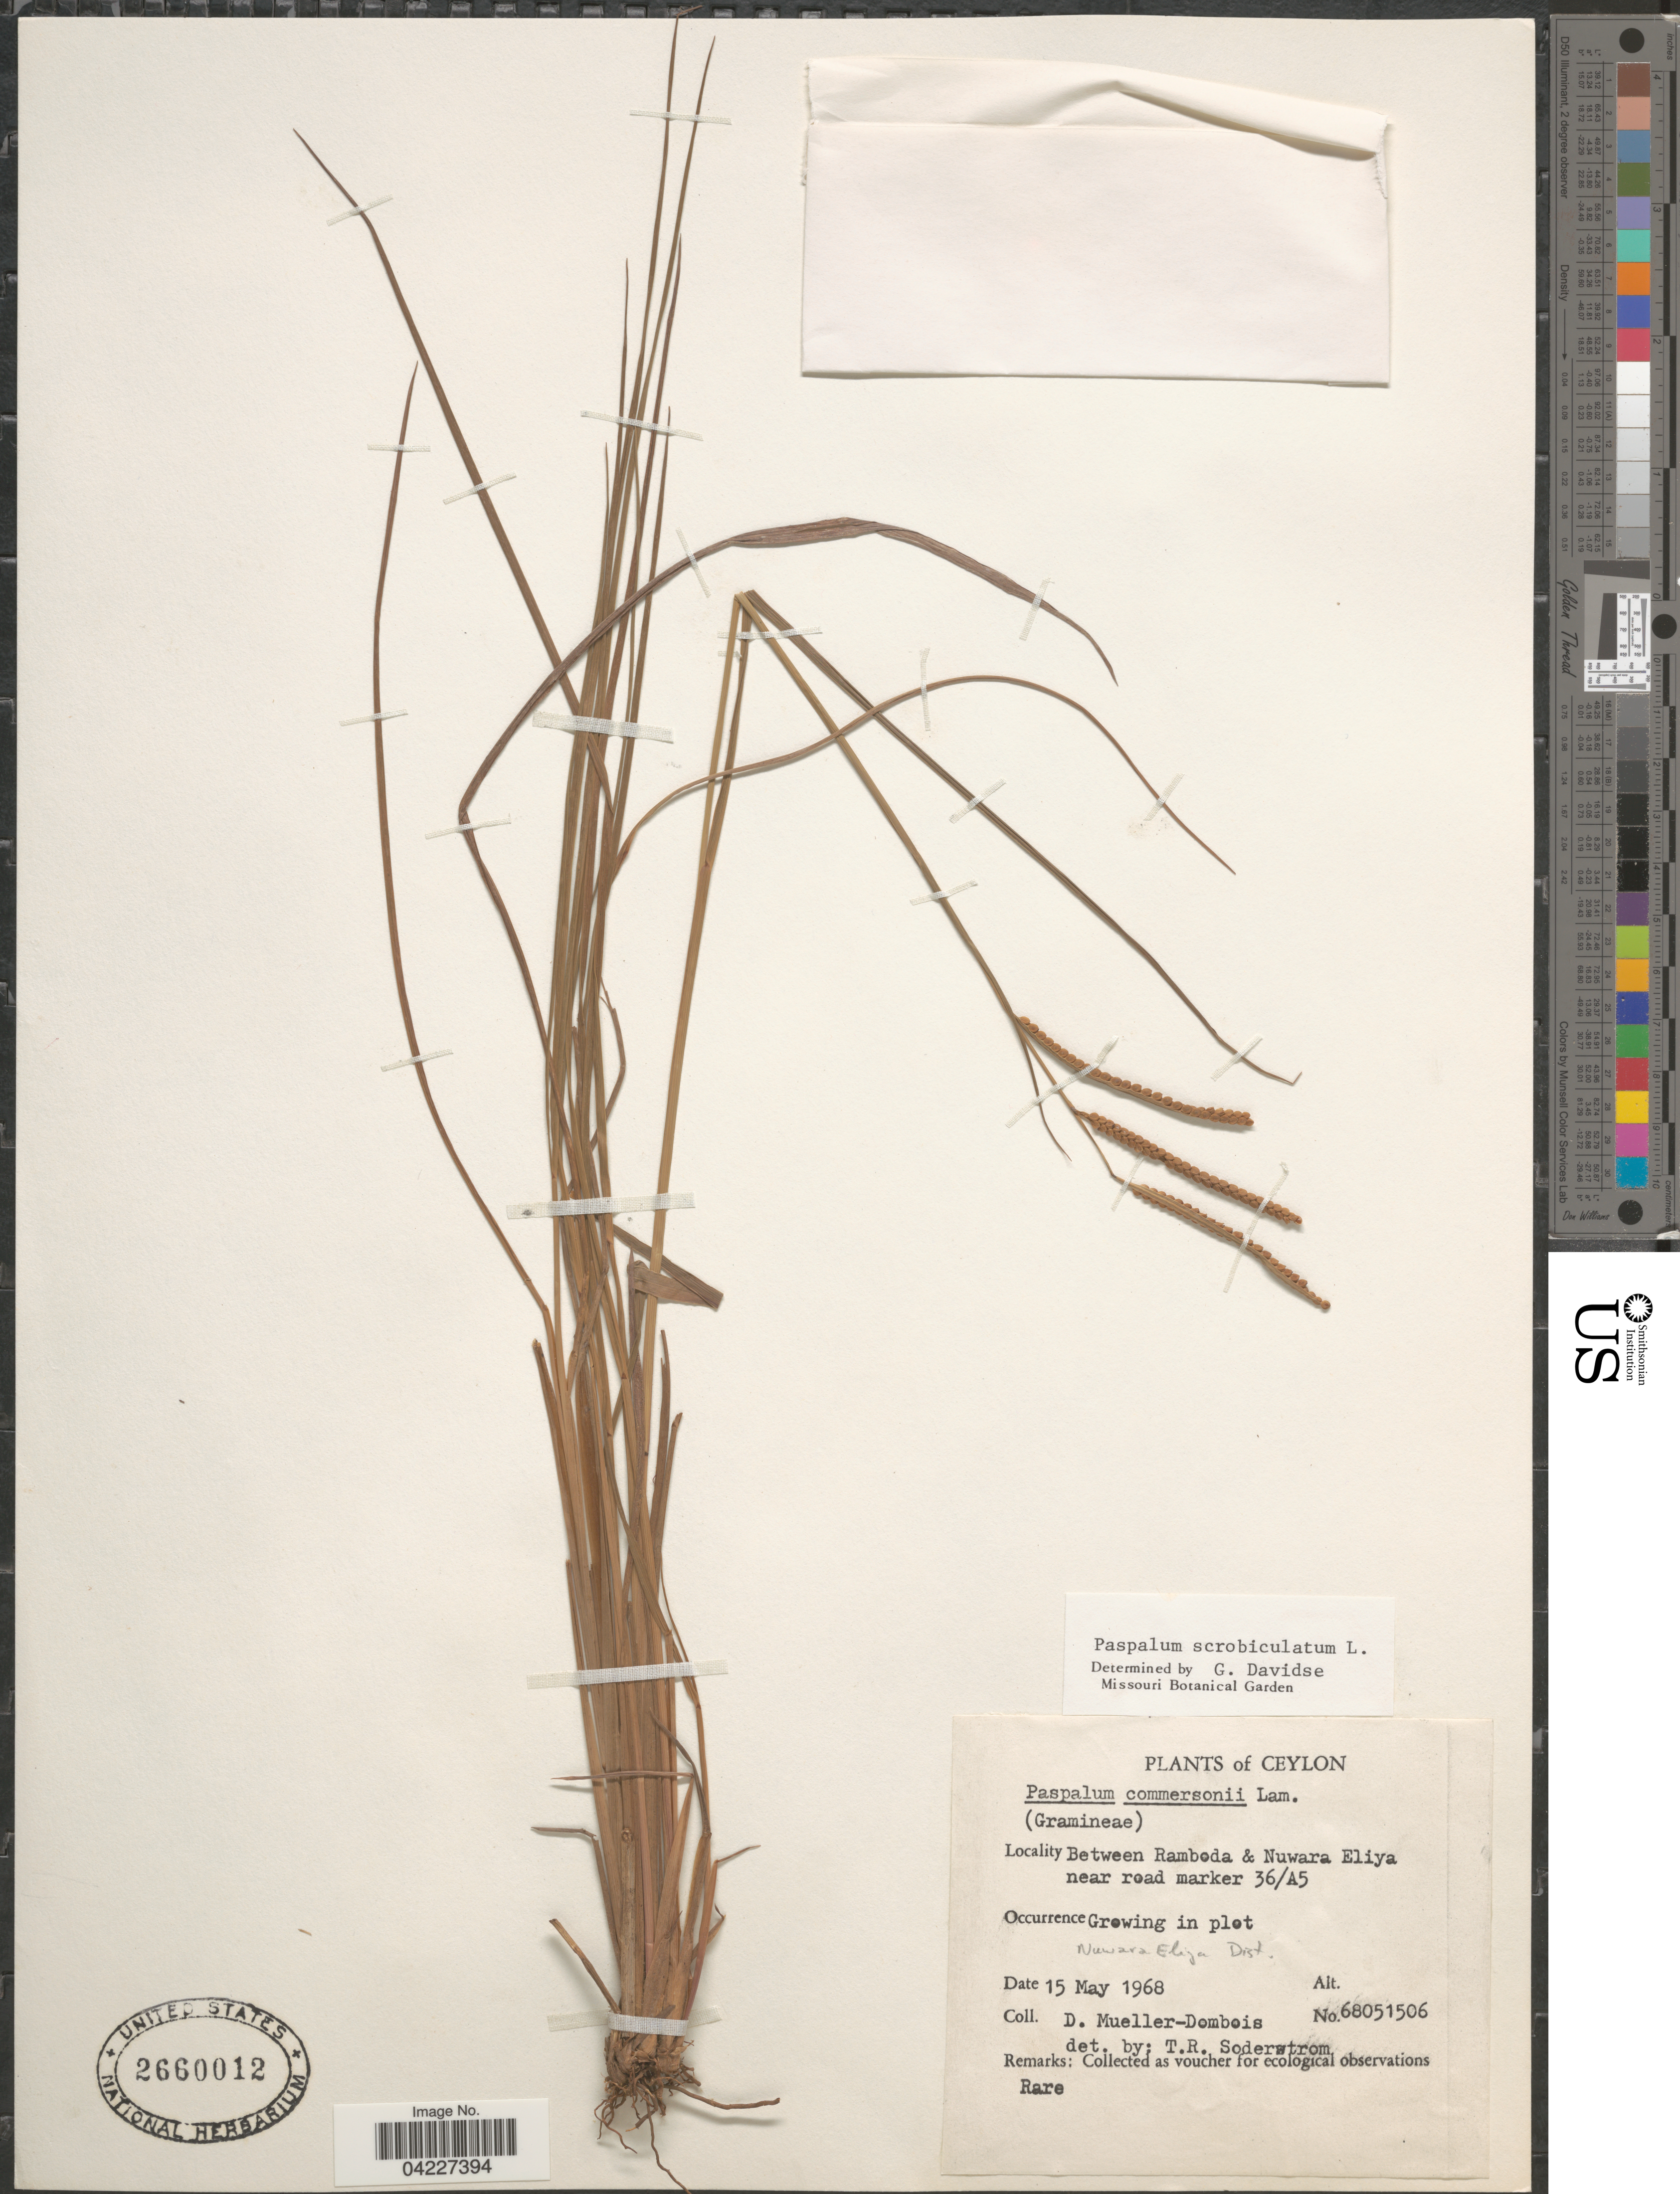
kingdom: Plantae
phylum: Tracheophyta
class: Liliopsida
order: Poales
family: Poaceae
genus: Paspalum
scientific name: Paspalum scrobiculatum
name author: L.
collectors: D. Mueller-Dombois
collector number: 68051506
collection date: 1968-05-15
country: Sri Lanka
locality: Ceylon. Between Ramboda & Nuwara Eliya near road marker 36/A5. Nuwara Eliya Dist.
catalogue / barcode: US 2660012